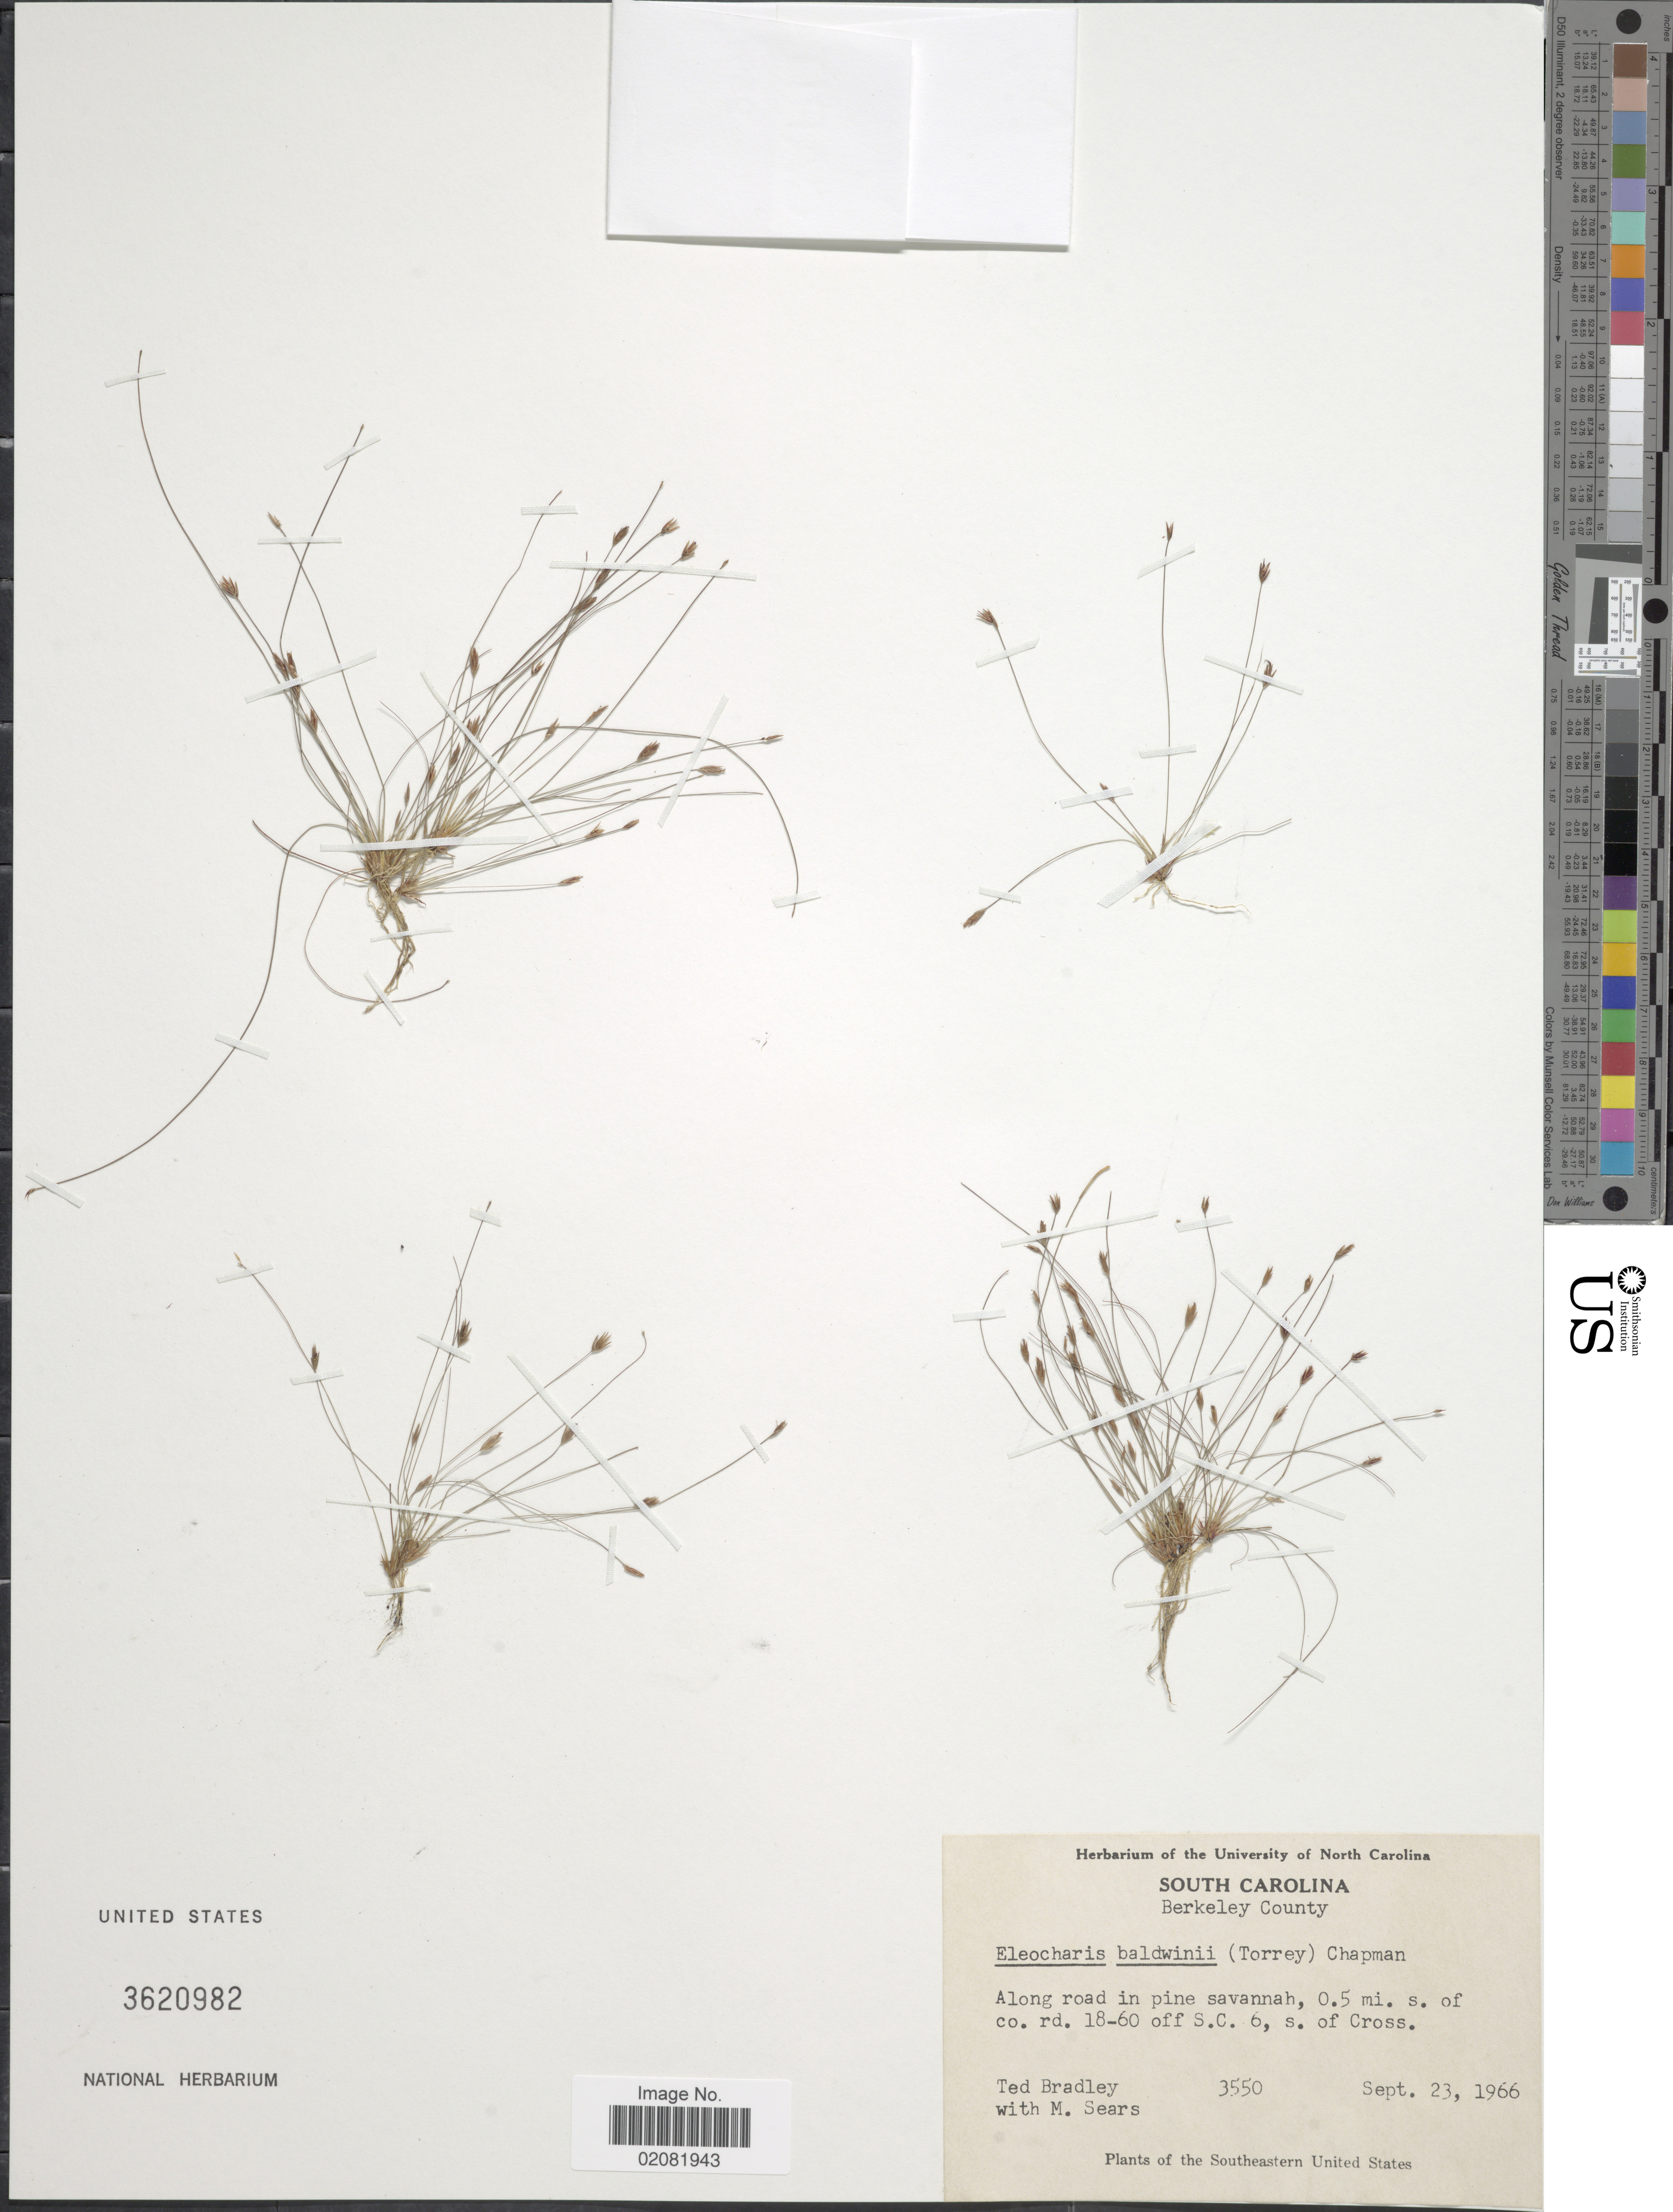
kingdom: Plantae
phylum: Tracheophyta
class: Liliopsida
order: Poales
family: Cyperaceae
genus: Eleocharis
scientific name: Eleocharis baldwinii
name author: (Torr.) Chapm.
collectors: T. Bradley & M. Sears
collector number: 3550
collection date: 1966-09-23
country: United States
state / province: South Carolina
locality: Berkeley County, Along road in pine savannah, 0.5 mi. s. of co. rd. 18-60 off S. C. 6, s. of Cross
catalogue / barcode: US 3620982